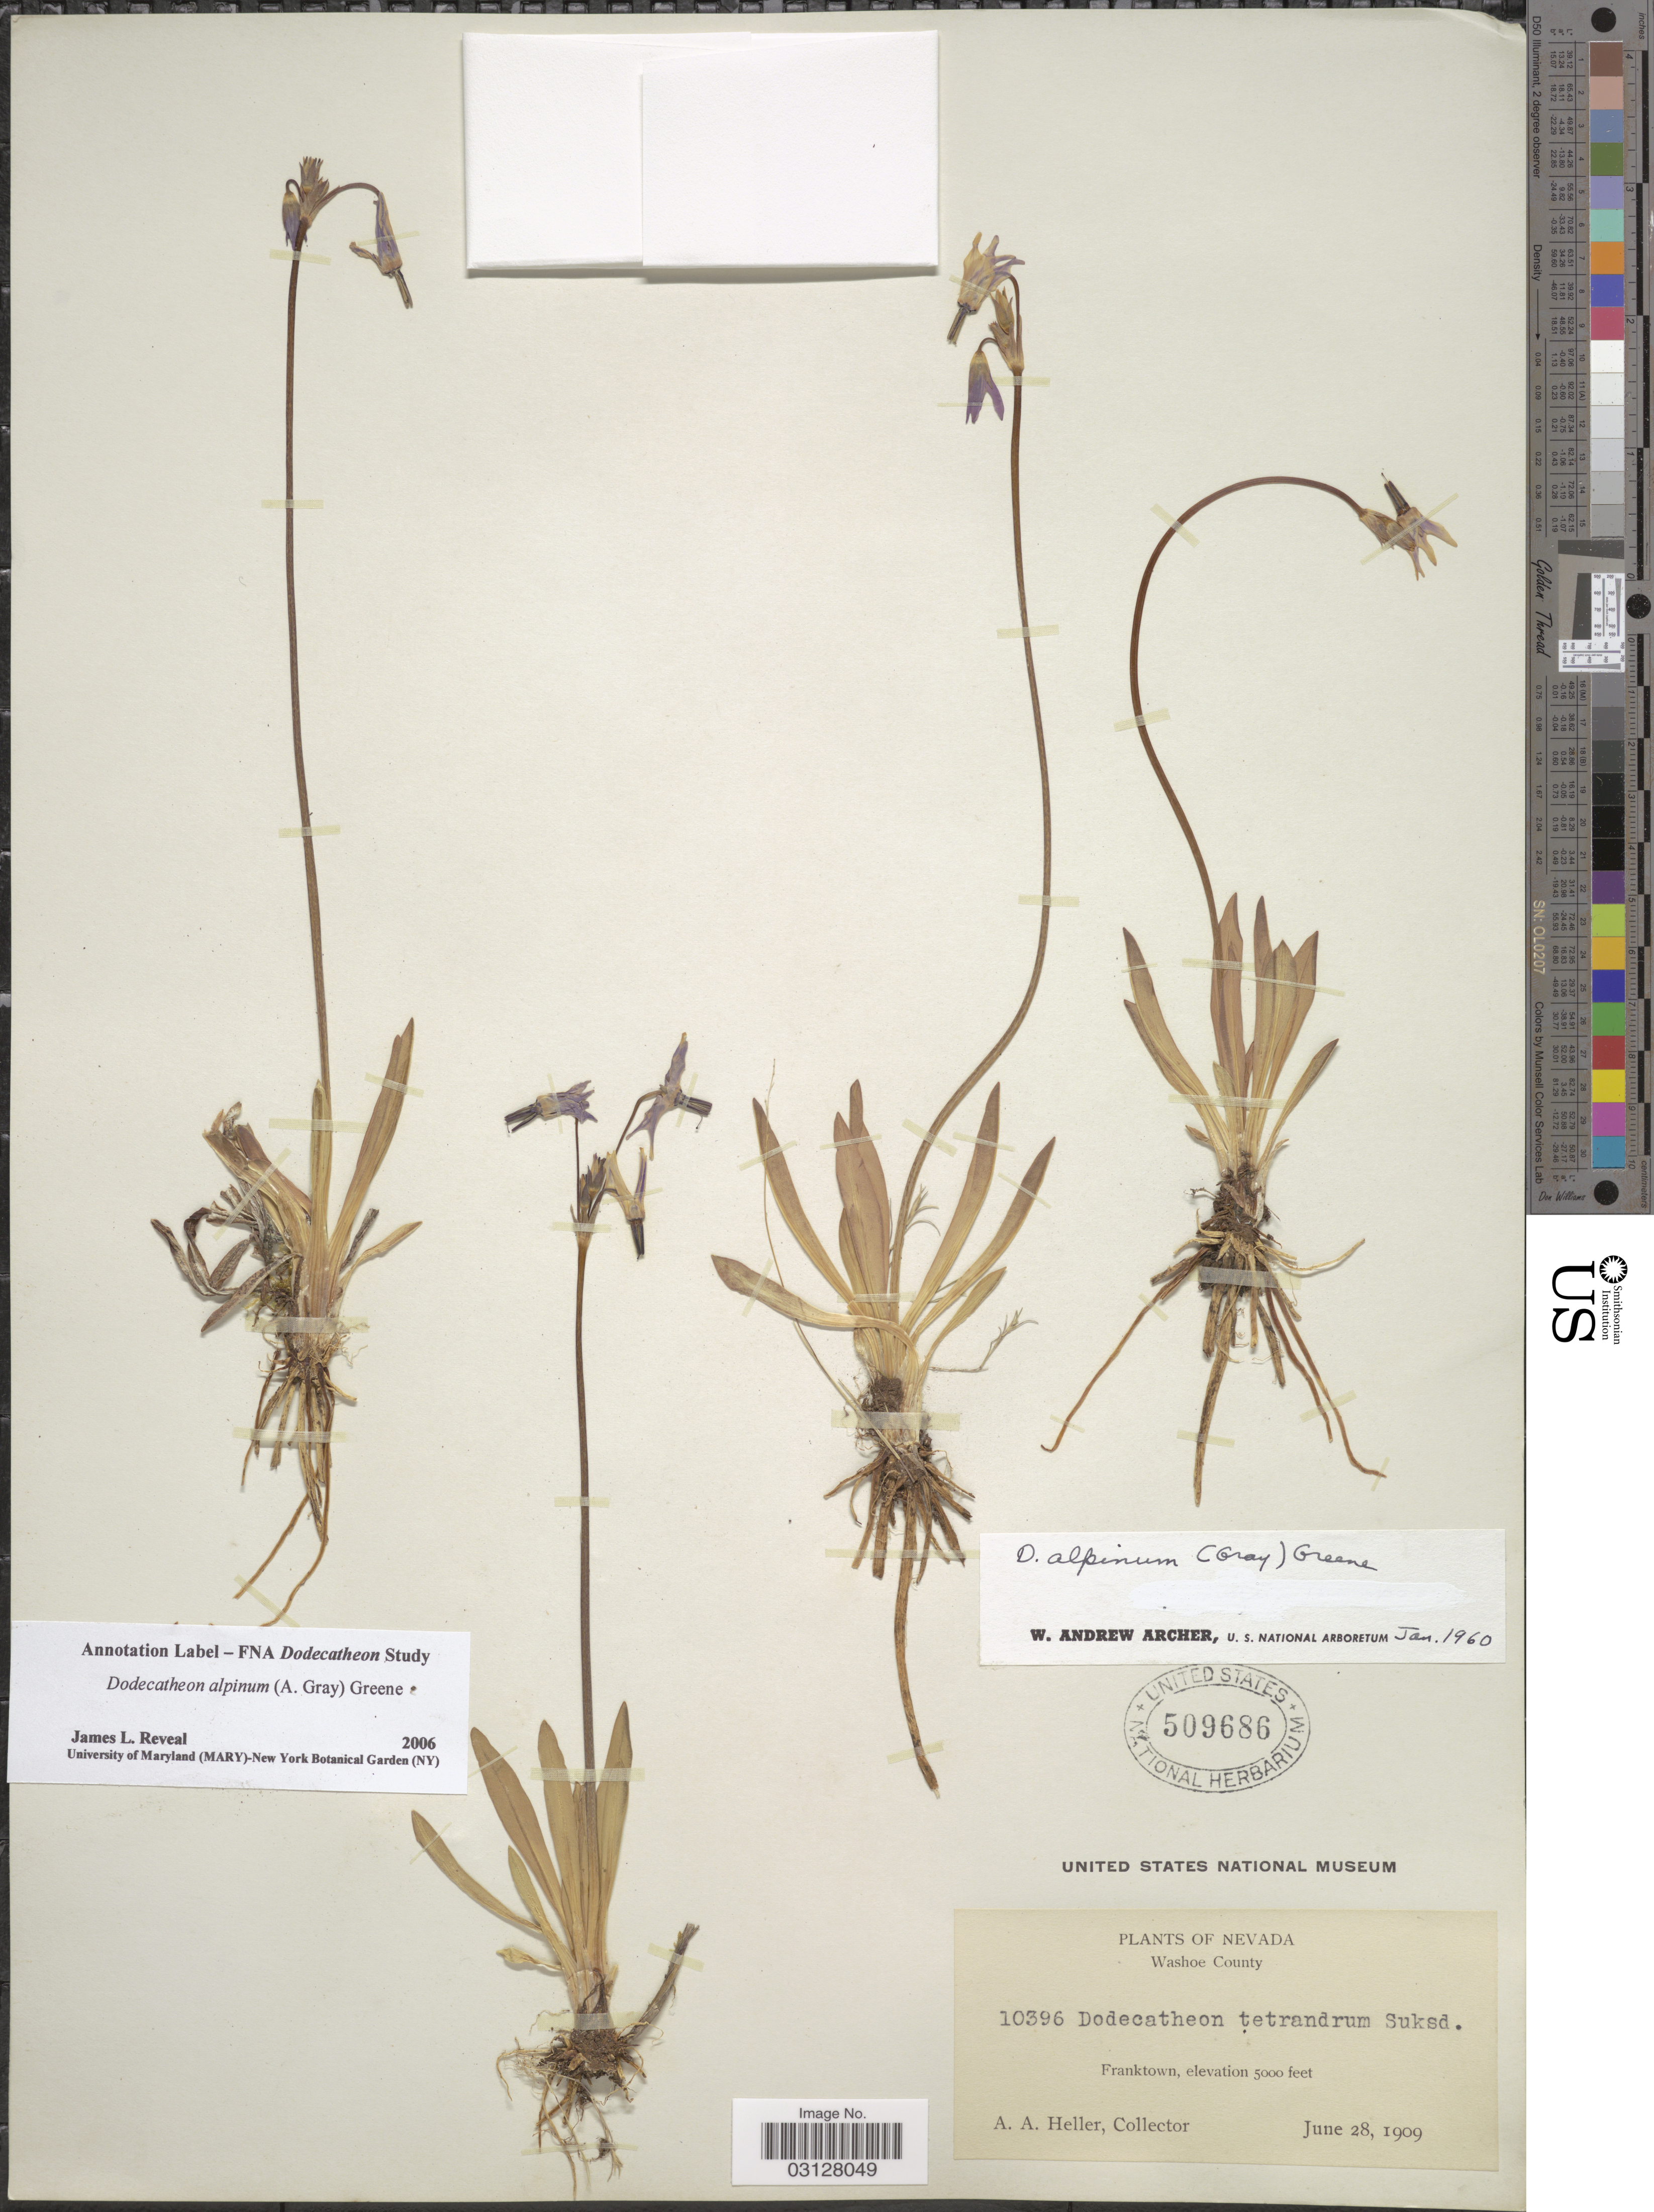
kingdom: Plantae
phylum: Tracheophyta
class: Magnoliopsida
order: Ericales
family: Primulaceae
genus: Dodecatheon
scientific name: Dodecatheon alpinum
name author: (A. Gray) Greene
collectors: A. A. Heller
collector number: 10396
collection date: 1909-06-28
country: United States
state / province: Nevada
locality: Washoe County. Franktown.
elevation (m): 1524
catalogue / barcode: US 509686